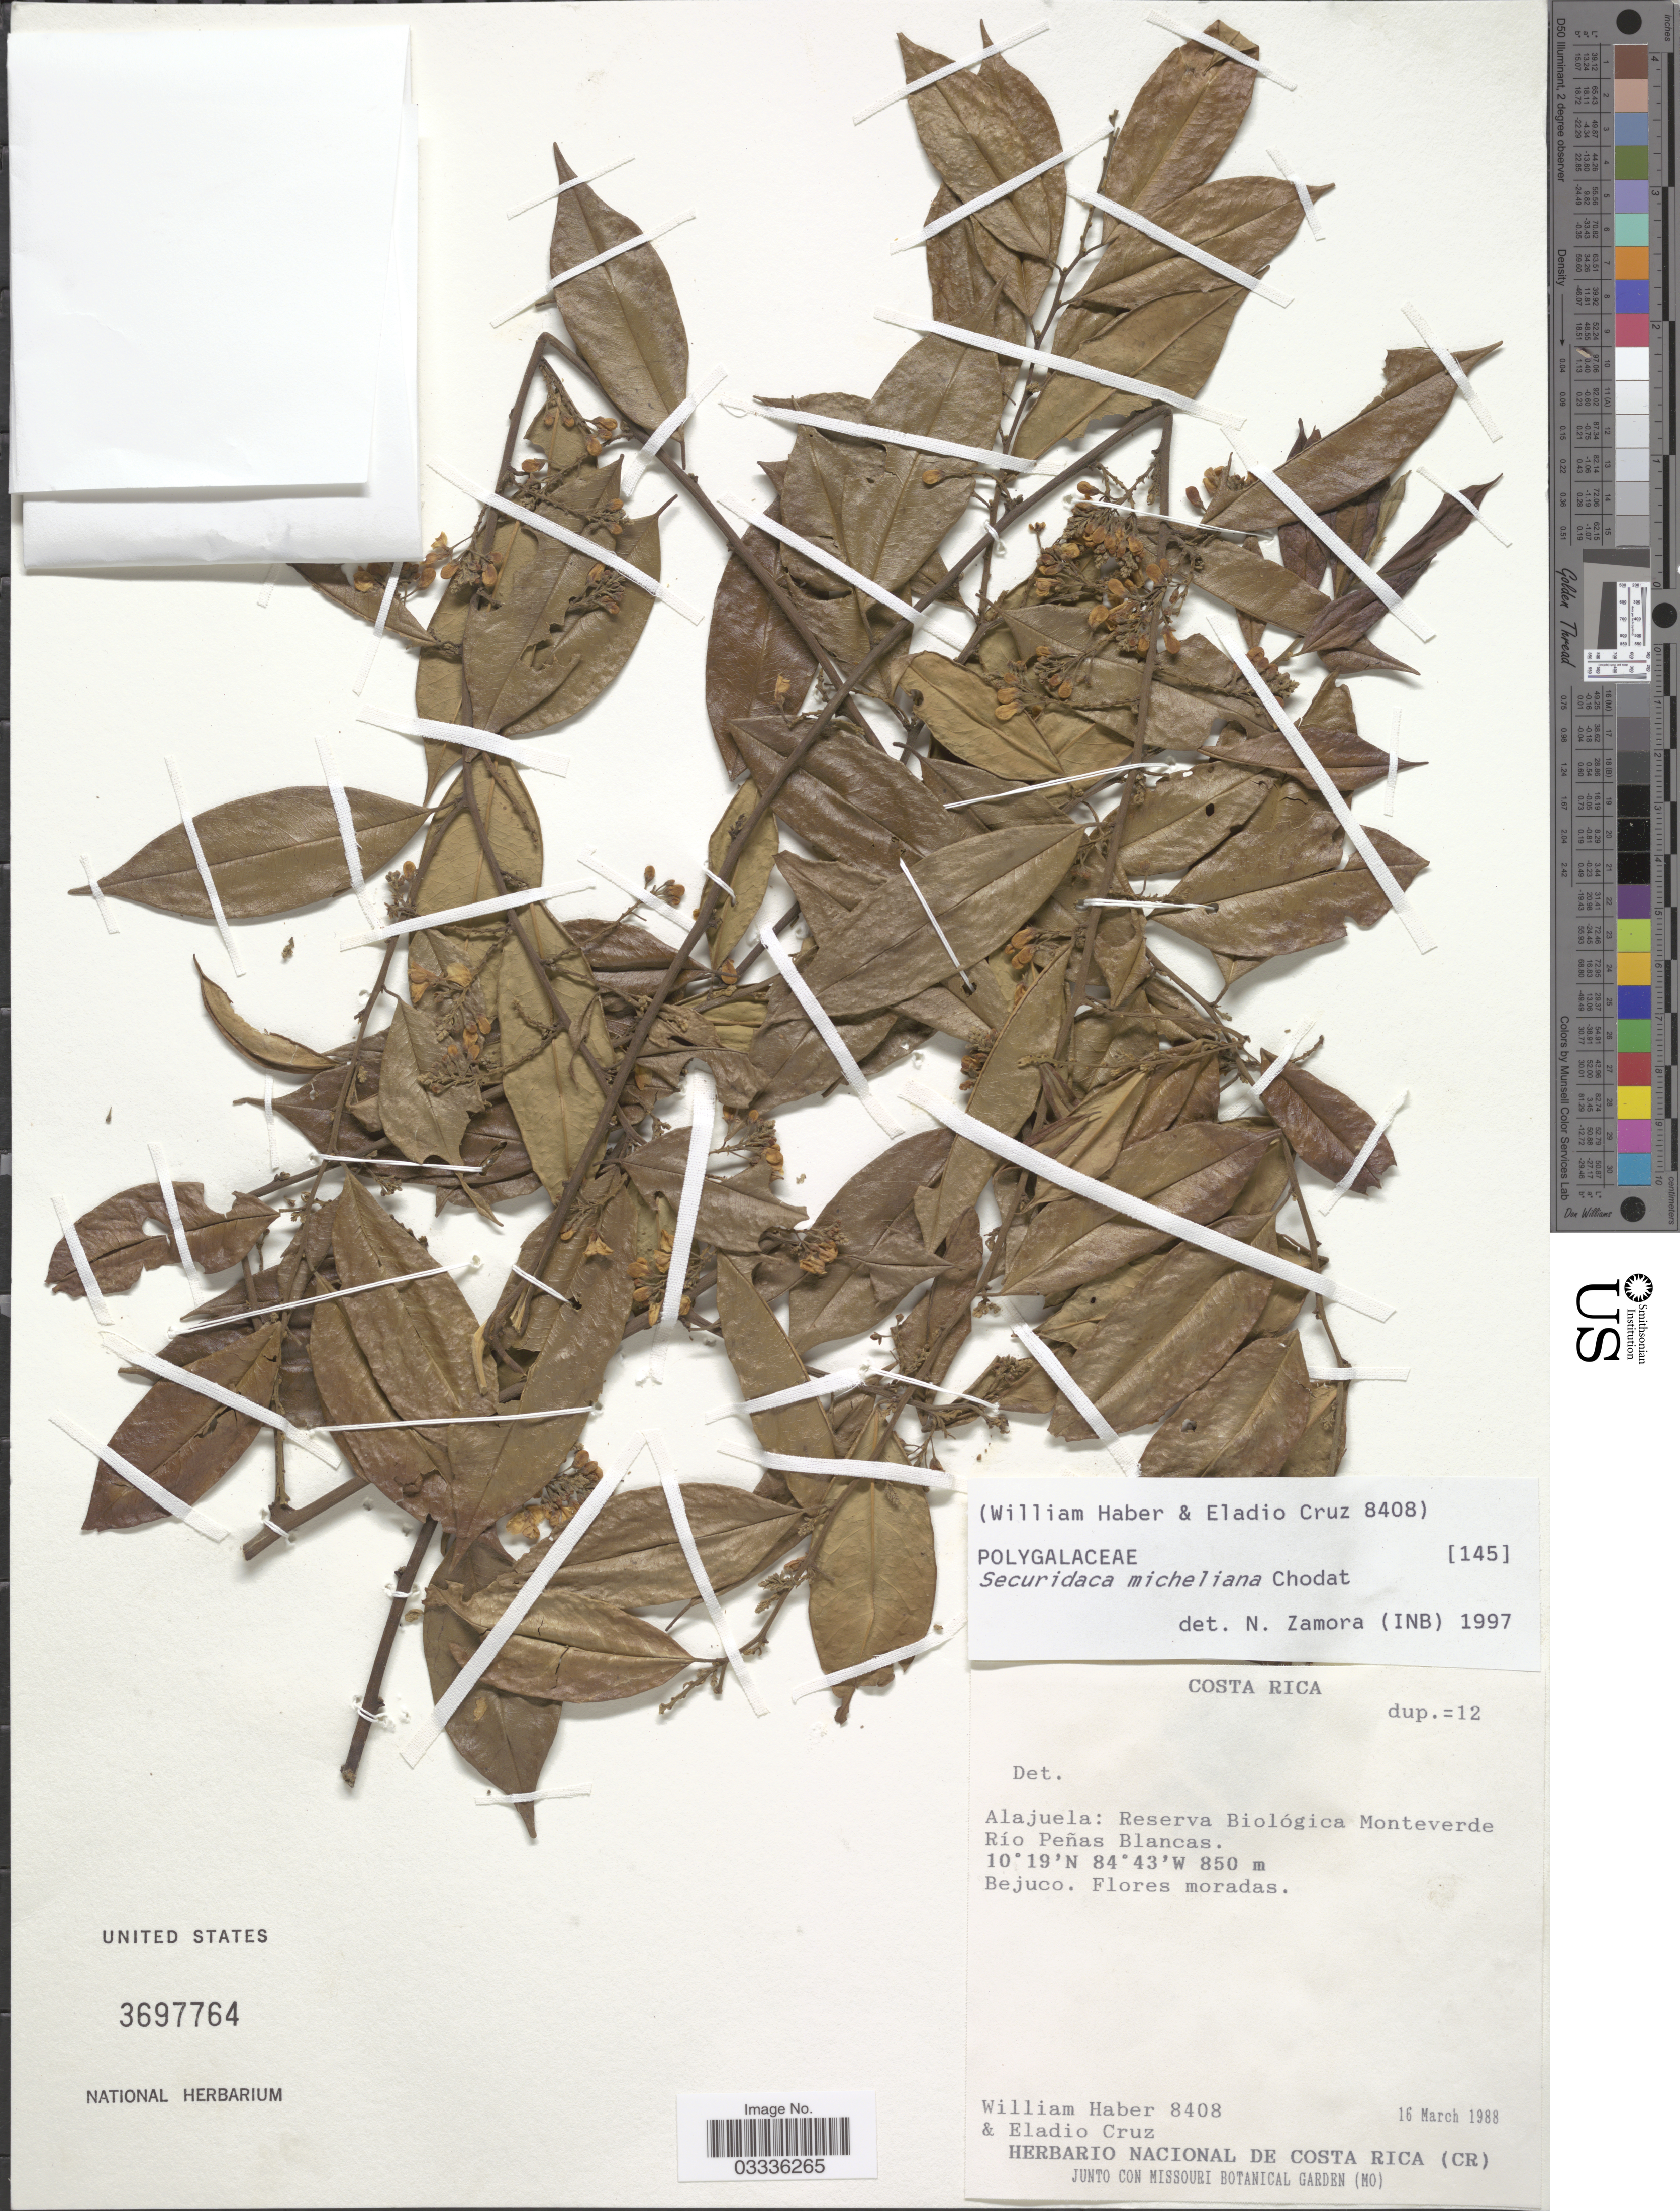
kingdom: Plantae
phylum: Tracheophyta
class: Magnoliopsida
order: Fabales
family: Polygalaceae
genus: Securidaca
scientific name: Securidaca micheliana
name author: Chodat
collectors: W. Haber & E. Cruz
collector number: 8408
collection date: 1988-03-16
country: Costa Rica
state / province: Alajuela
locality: Reserva Biológica Monteverde Río Peñas Blancas.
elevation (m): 850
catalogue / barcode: US 3697764